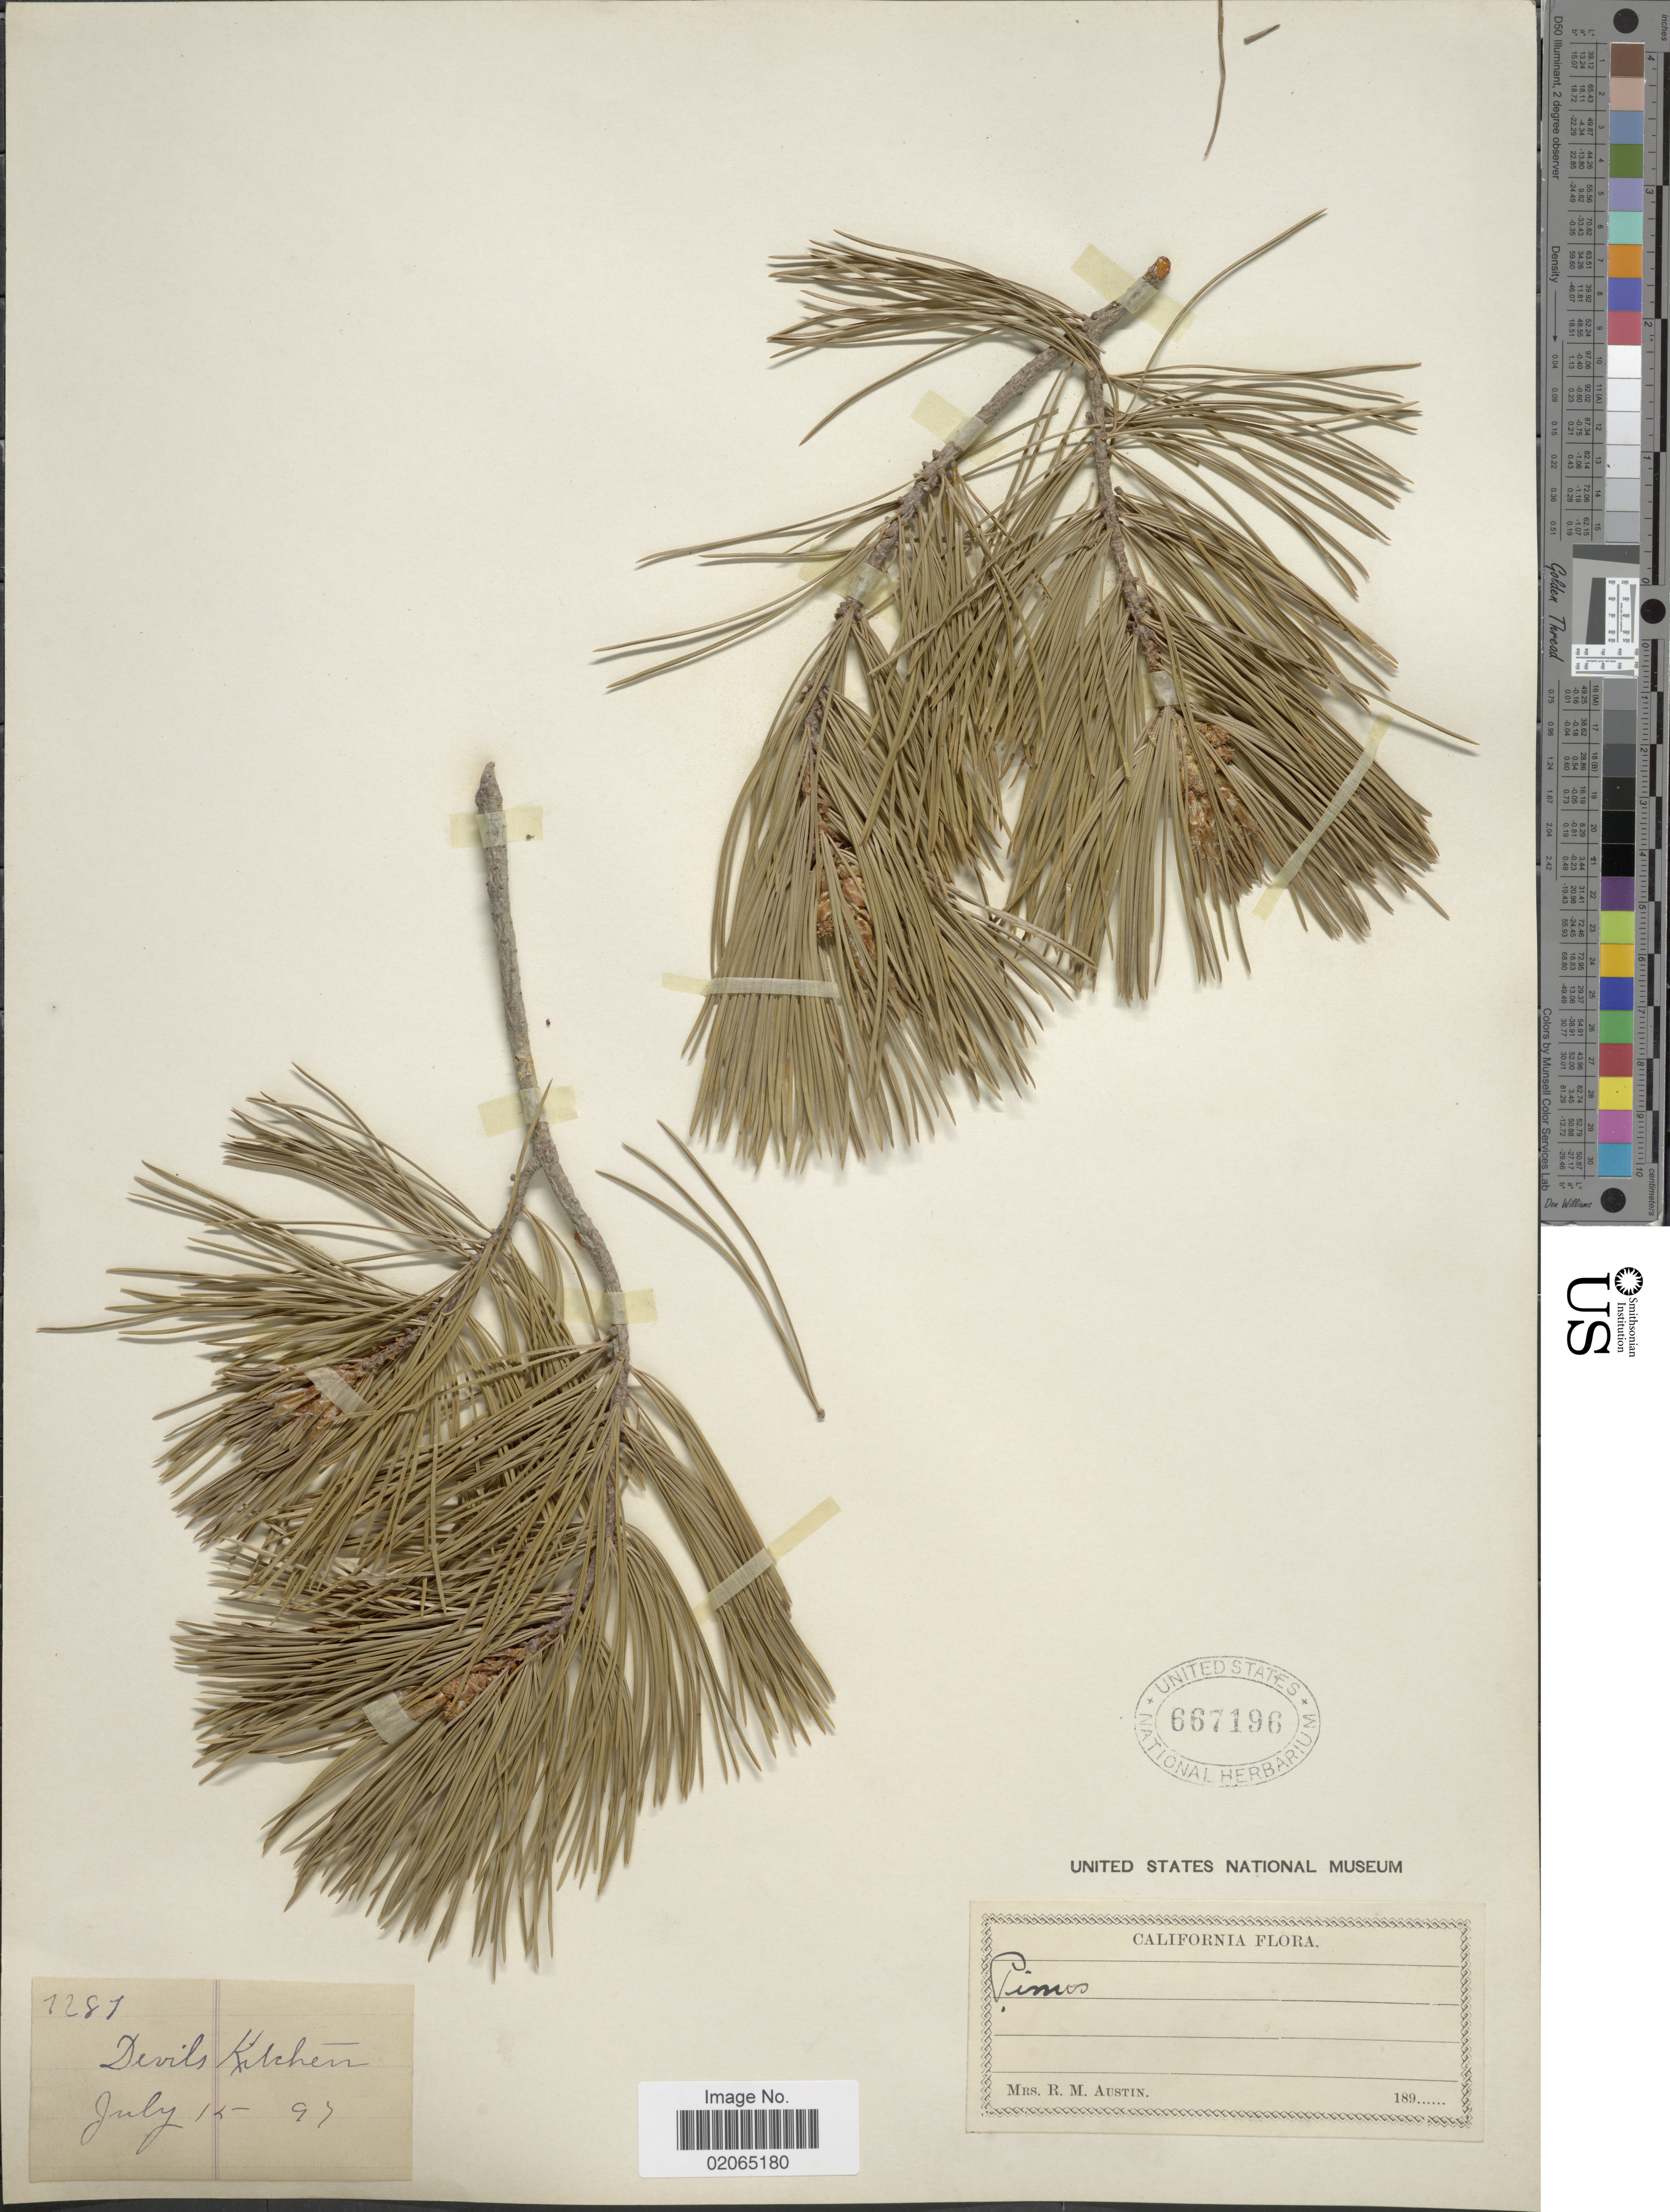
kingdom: Plantae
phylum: Tracheophyta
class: Pinopsida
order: Pinales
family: Pinaceae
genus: Pinus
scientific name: Pinus sp.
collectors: R. Austin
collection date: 1897-07-15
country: United States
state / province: California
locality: Devils Kitchen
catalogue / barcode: US 667196